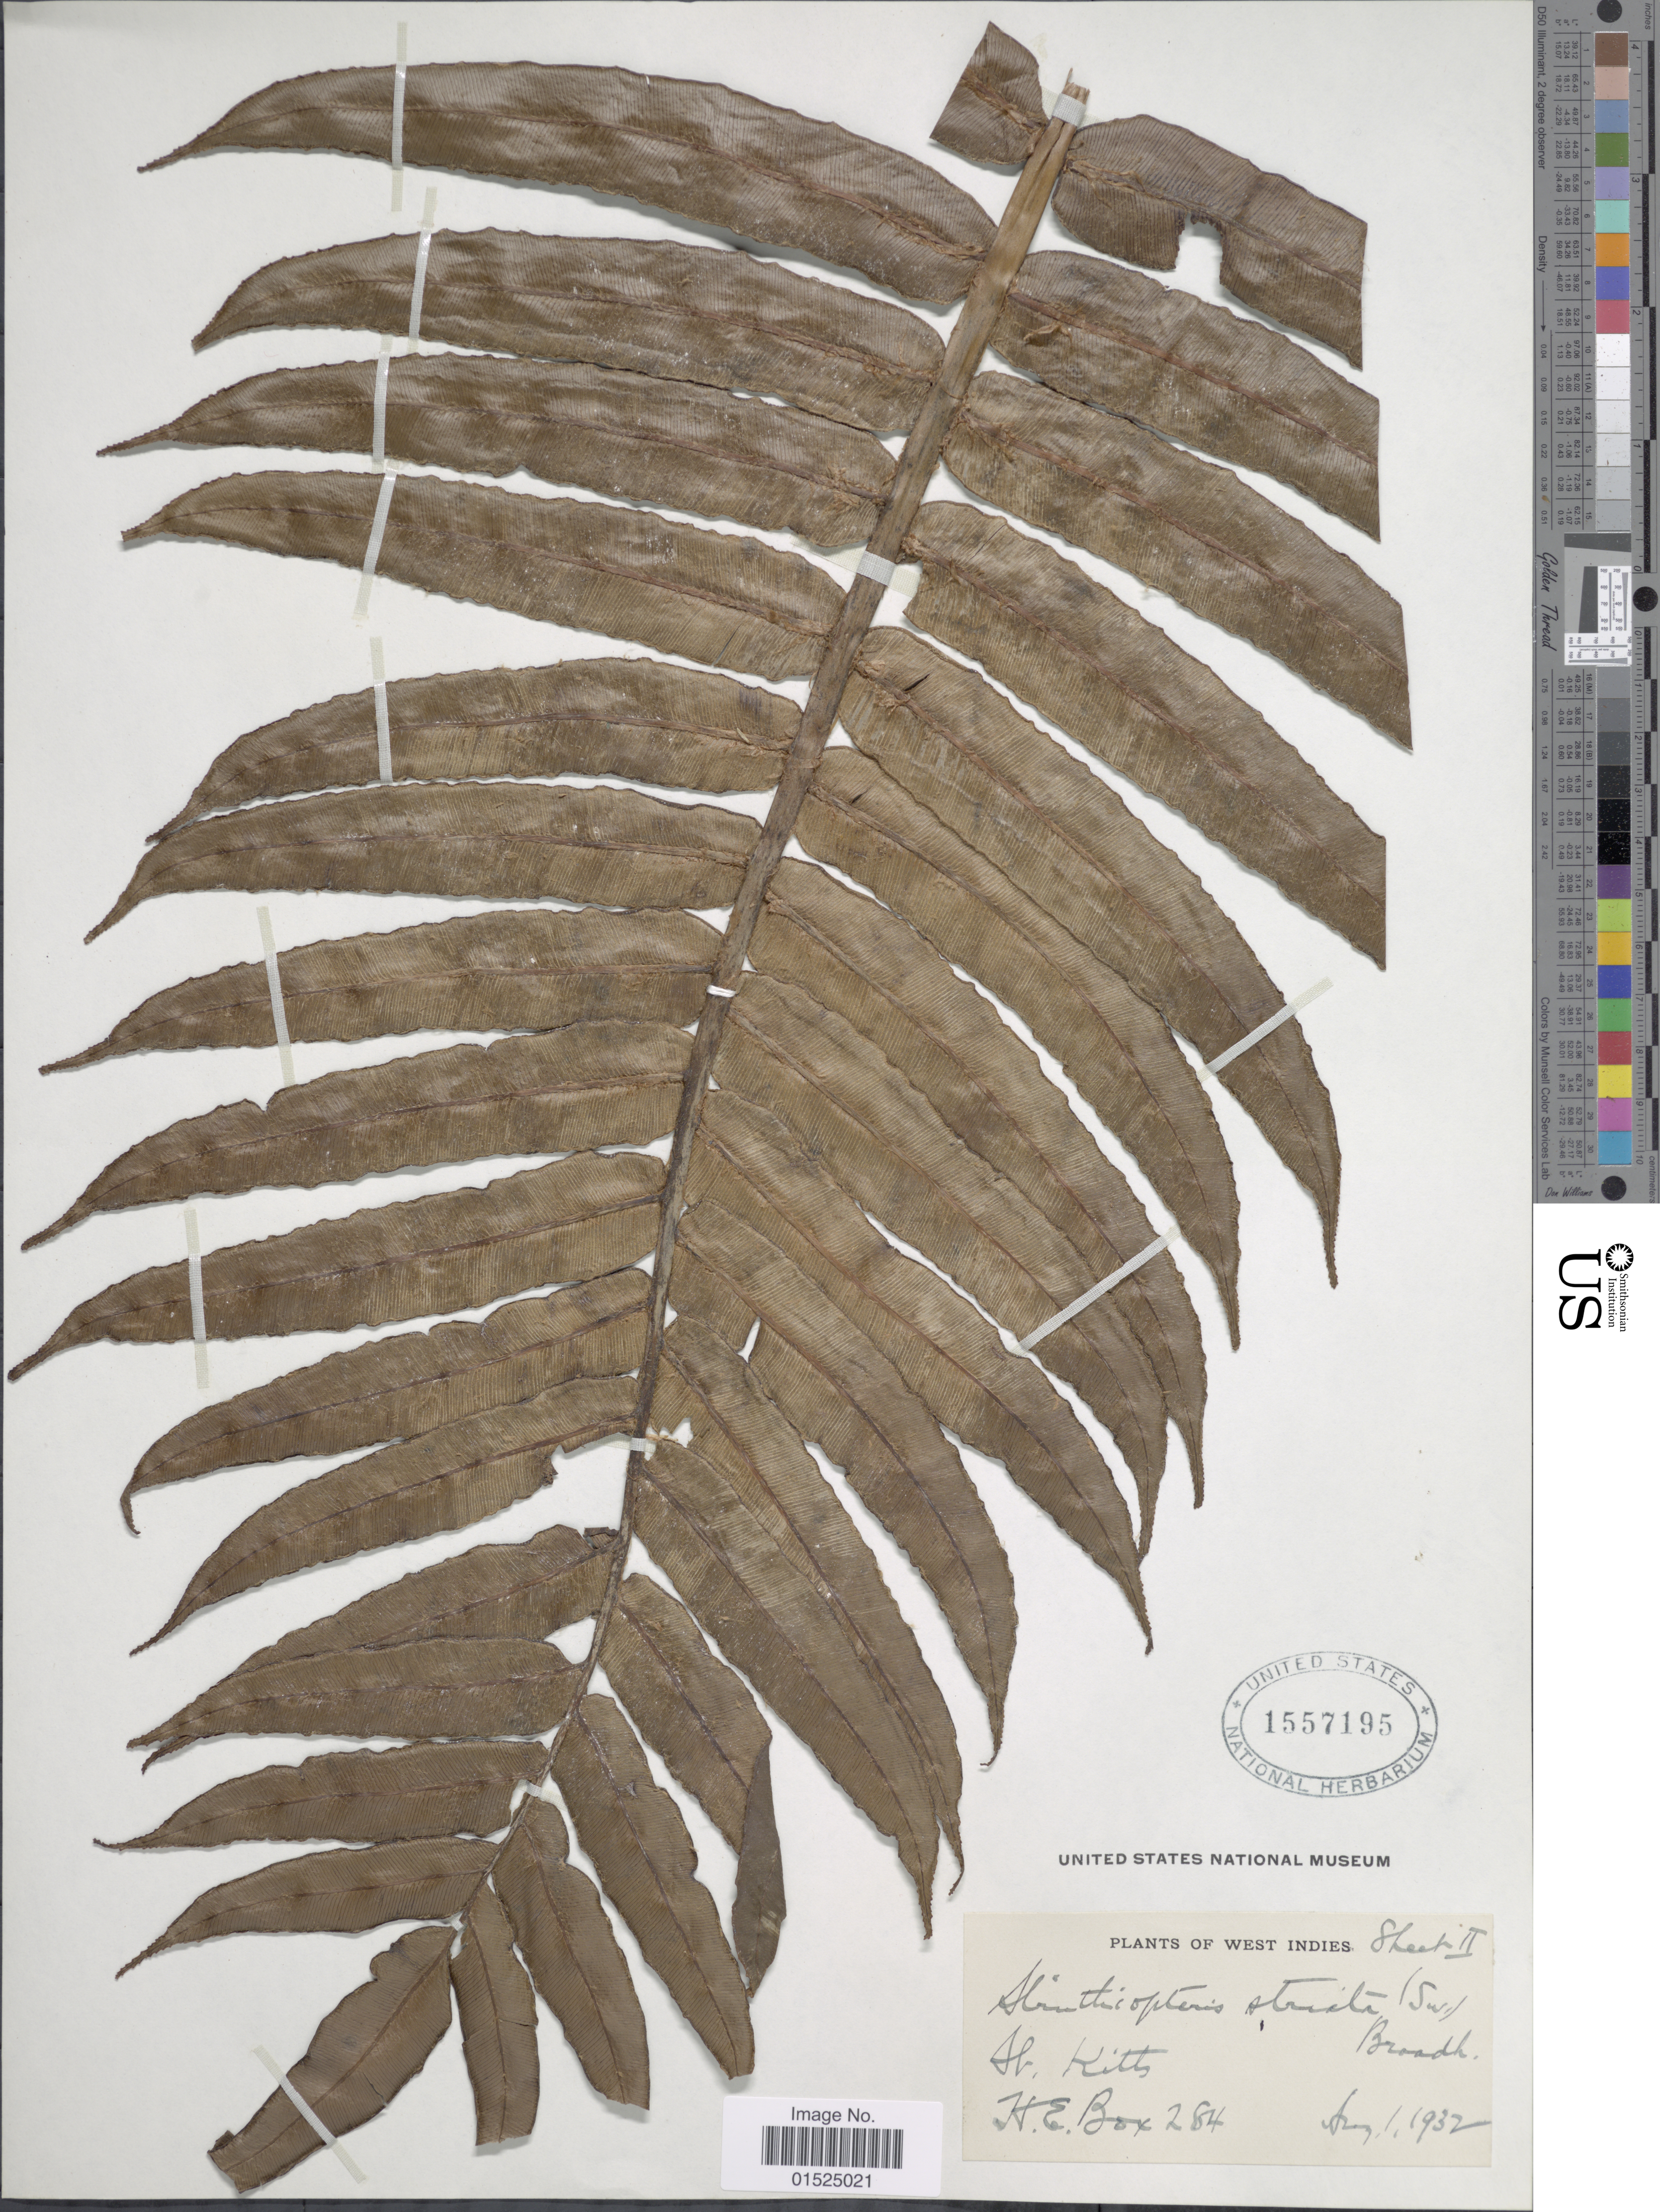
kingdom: Plantae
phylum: Tracheophyta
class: Polypodiopsida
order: Polypodiales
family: Blechnaceae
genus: Blechnum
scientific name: Blechnum ryanii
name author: Hieron.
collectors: H. E. Box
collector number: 284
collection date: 1932-08-01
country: St. Christopher-Nevis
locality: St. Kitts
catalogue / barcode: US 1557195